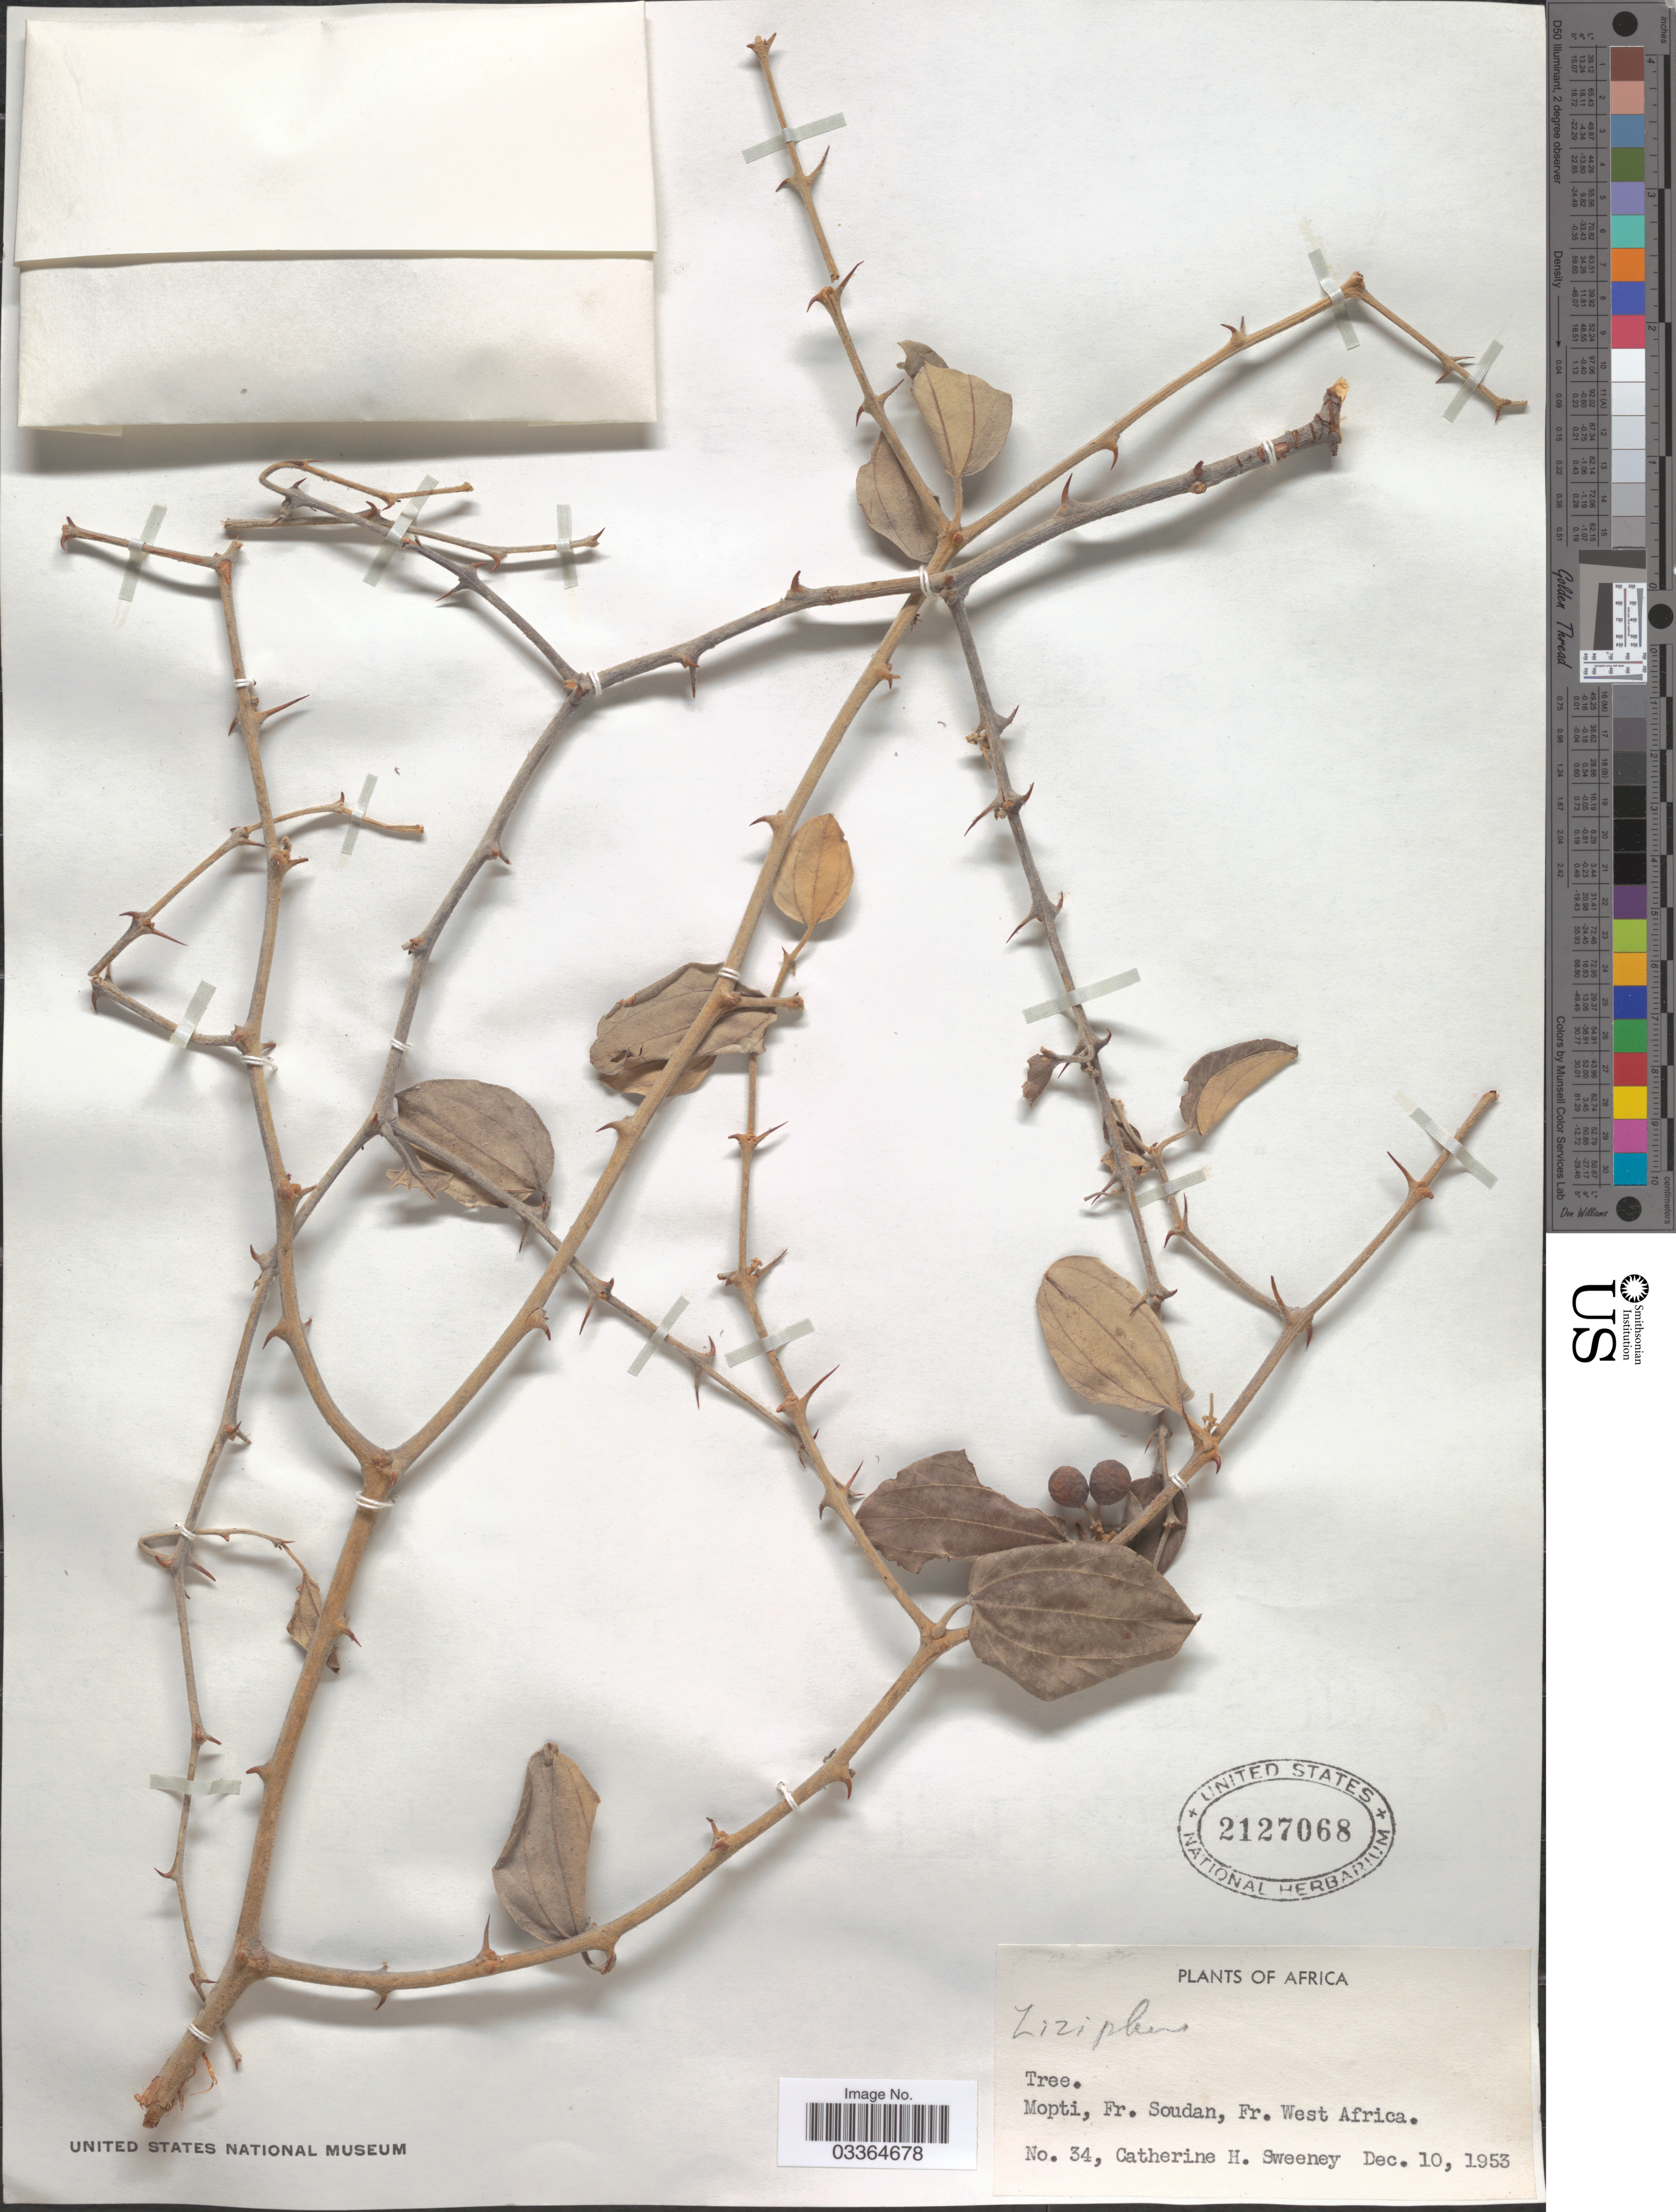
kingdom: Plantae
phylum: Tracheophyta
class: Magnoliopsida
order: Rosales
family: Rhamnaceae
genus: Ziziphus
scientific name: Ziziphus mucronata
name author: Willd.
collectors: C. Sweeney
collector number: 34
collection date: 1953-12-10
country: Mali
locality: Mopti, Fr. Soudan, Fr. West Africa.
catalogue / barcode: US 2127068